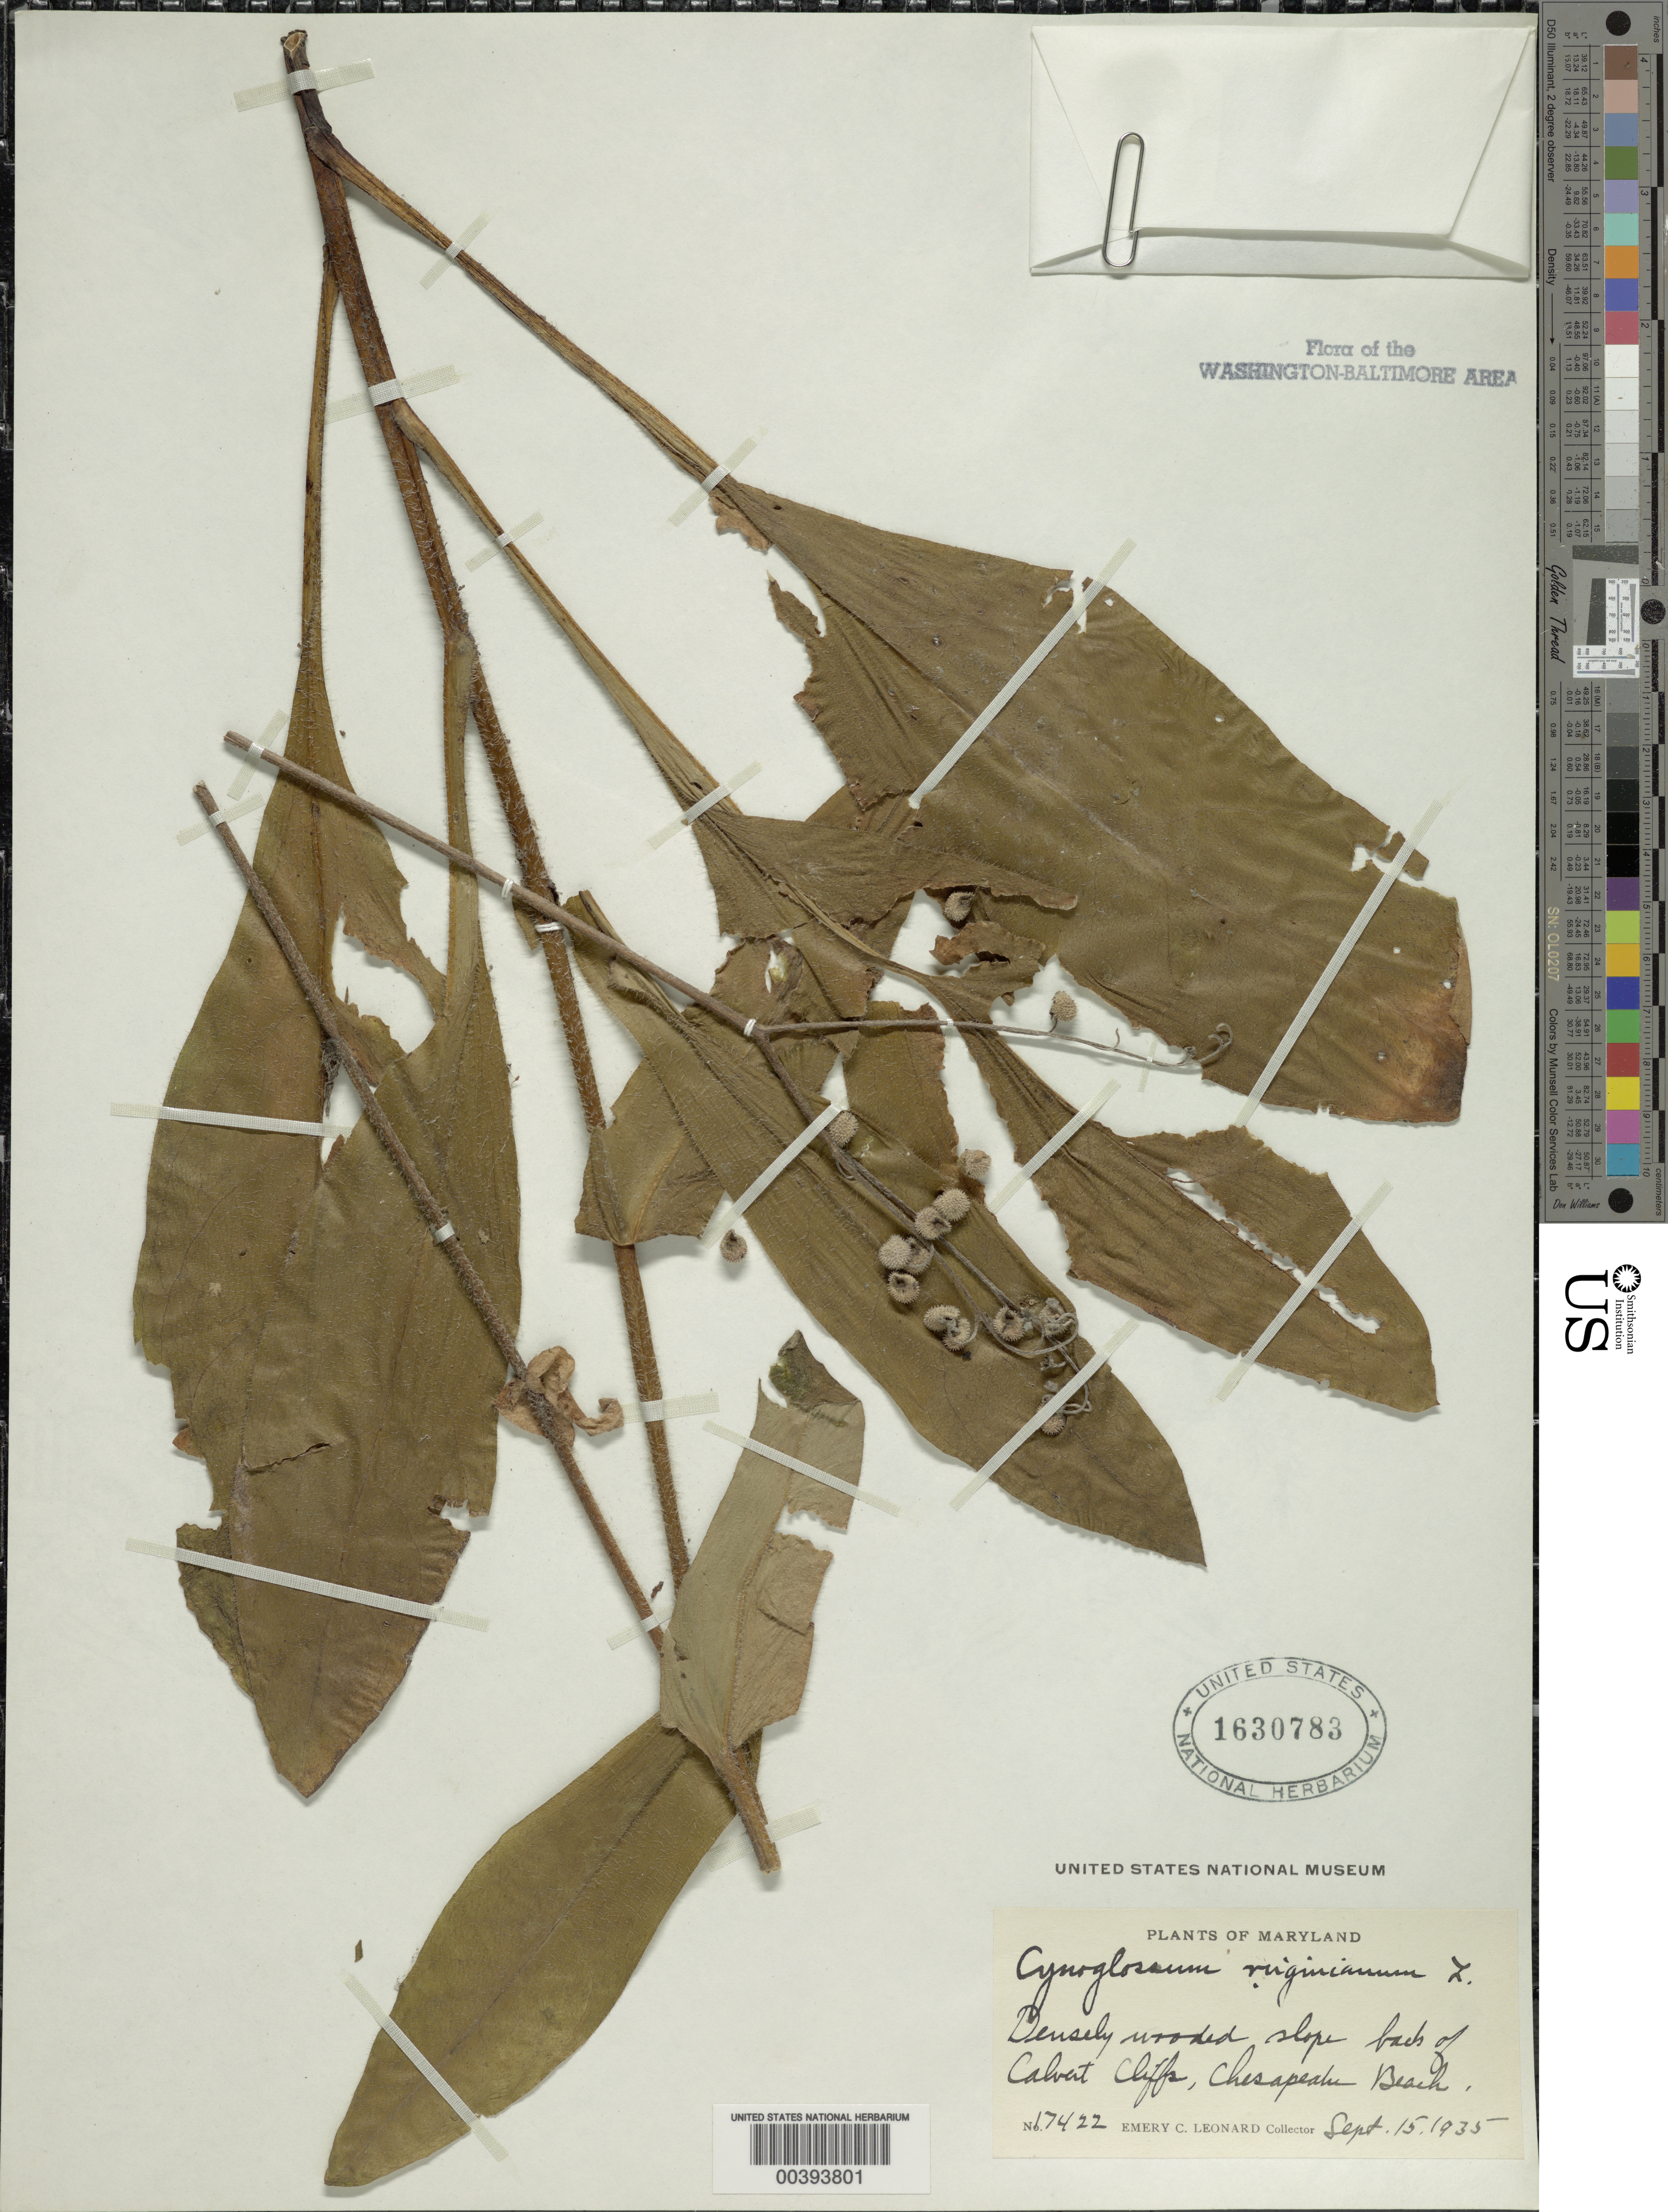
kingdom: Plantae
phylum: Tracheophyta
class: Magnoliopsida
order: Boraginales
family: Boraginaceae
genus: Cynoglossum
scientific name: Cynoglossum virginianum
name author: L.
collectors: E. C. Leonard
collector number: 17422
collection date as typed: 15 Sep 1935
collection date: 1935-09-15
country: United States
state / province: Maryland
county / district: Calvert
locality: Calvert Cliffs, Chesapeake Beach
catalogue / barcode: US 1630783